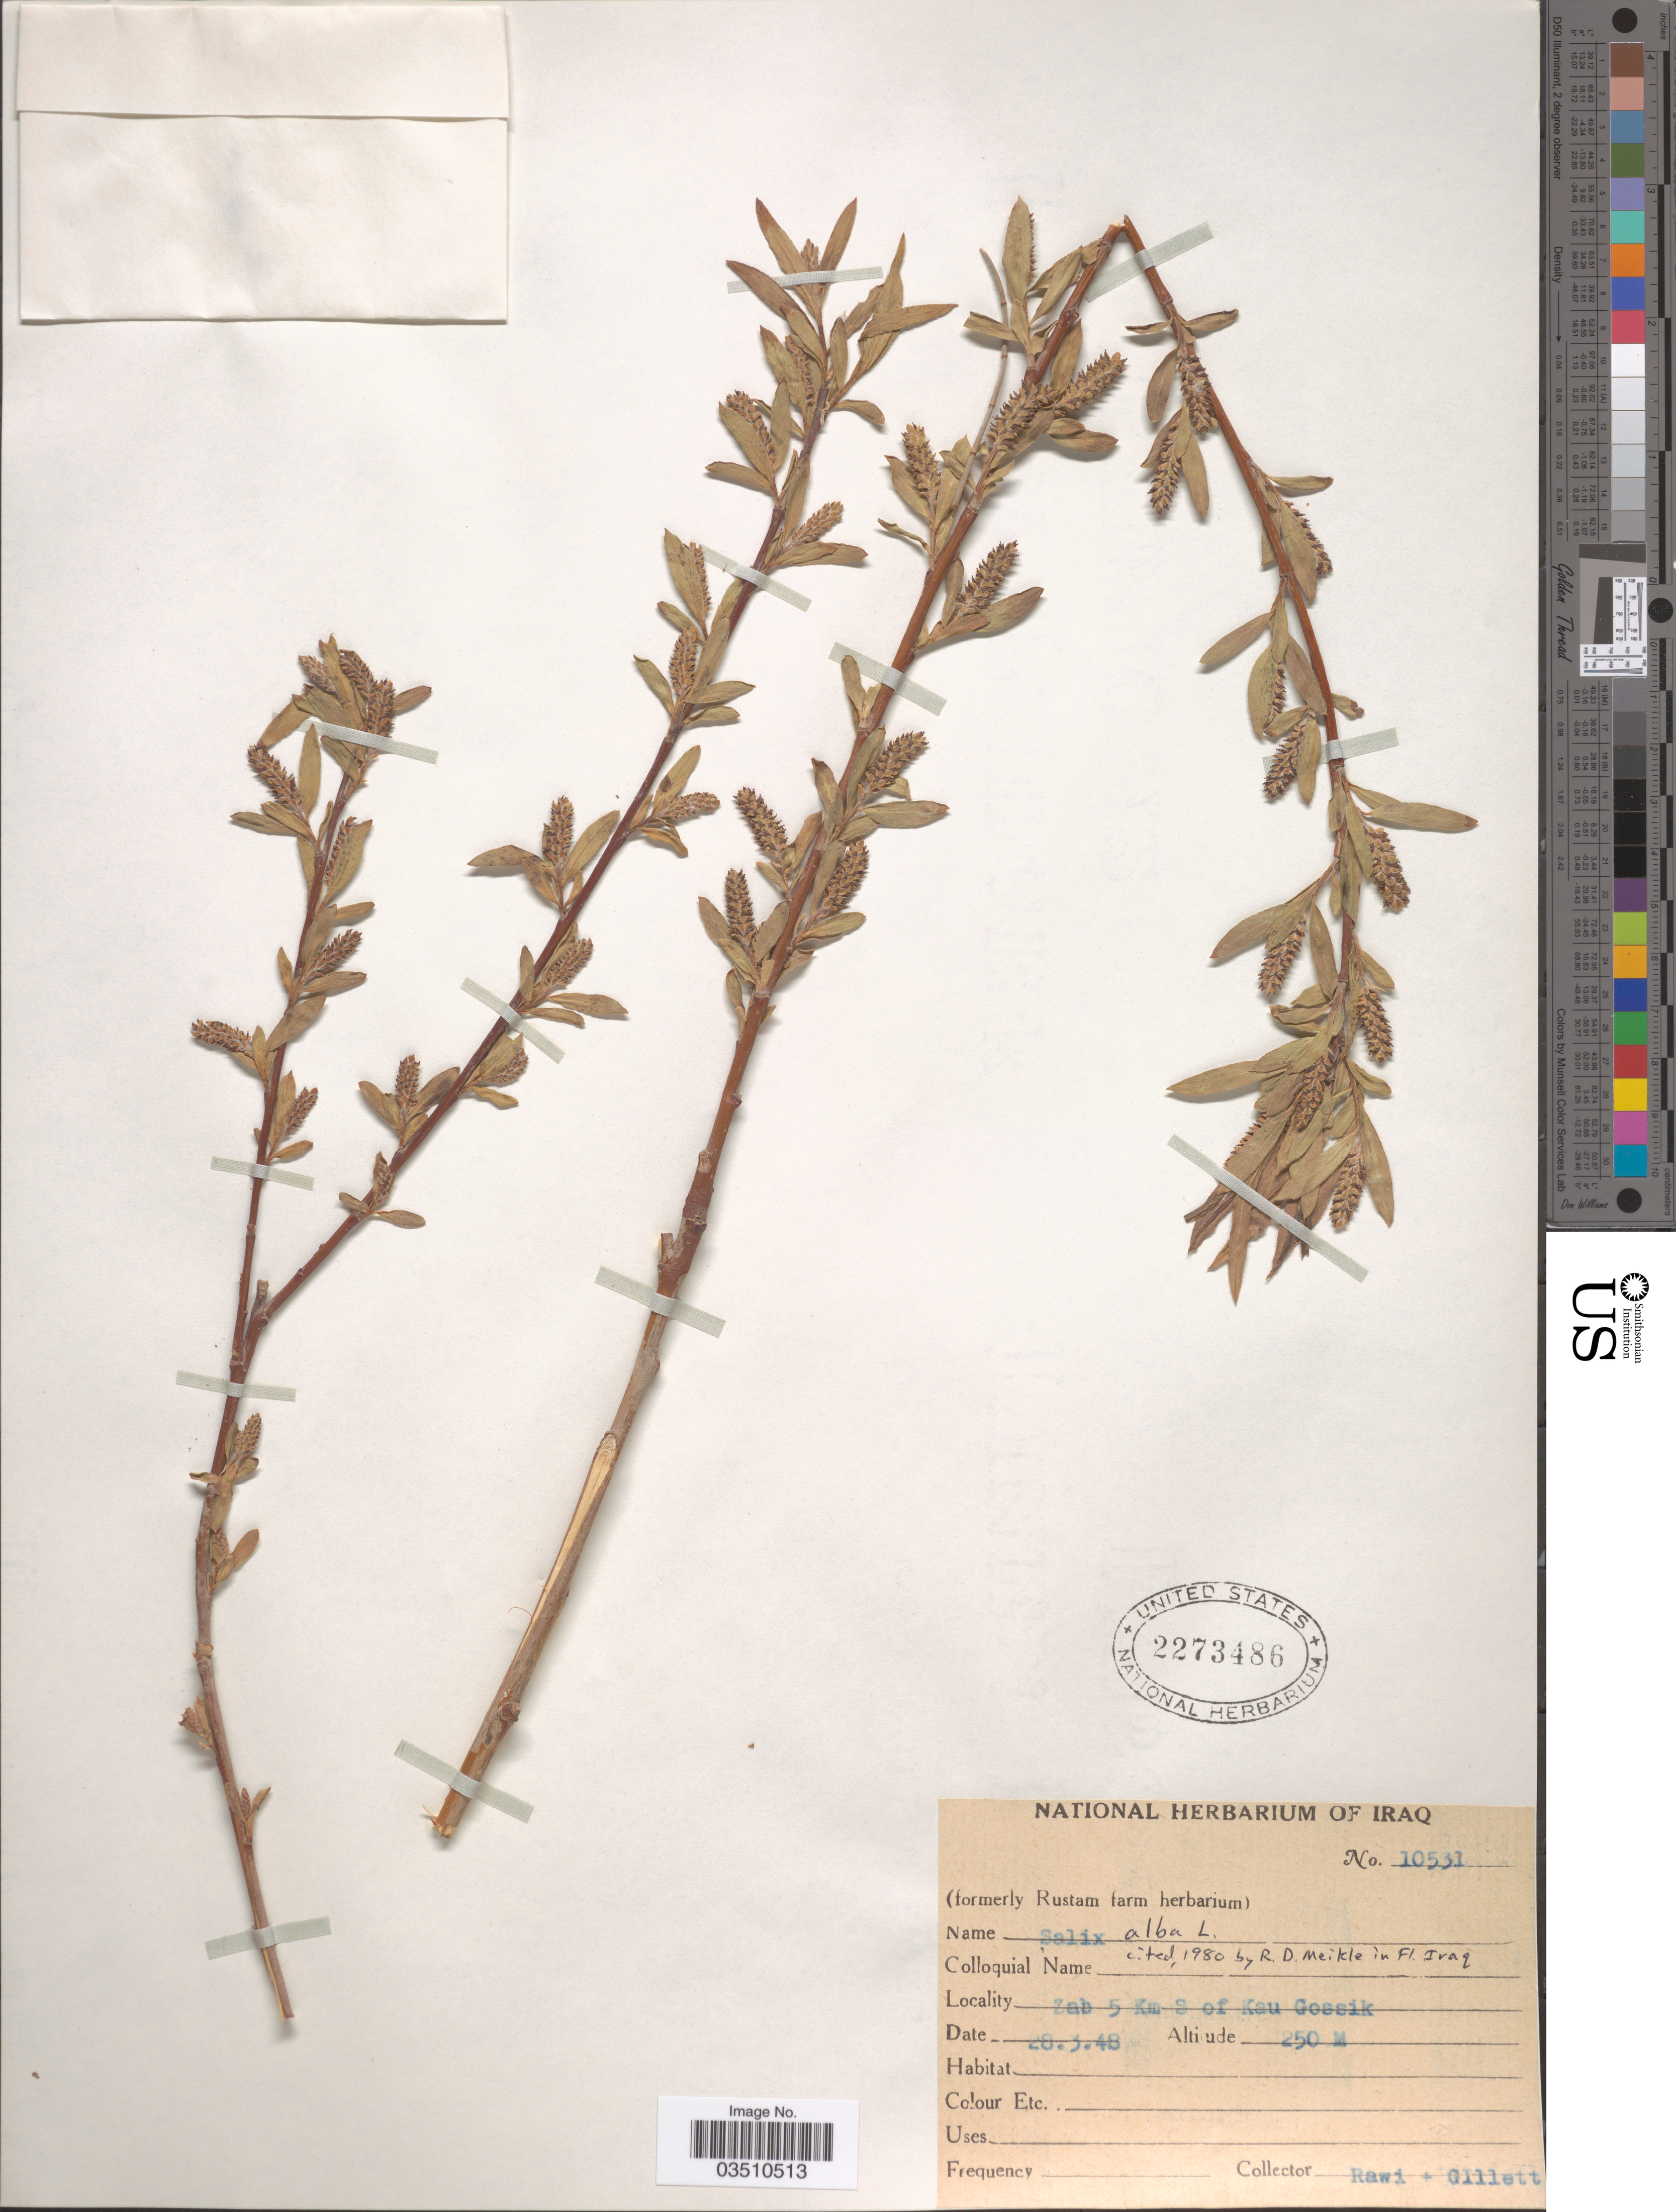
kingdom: Plantae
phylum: Tracheophyta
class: Magnoliopsida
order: Malpighiales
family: Salicaceae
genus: Salix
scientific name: Salix alba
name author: L.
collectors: -. Rawi & Gillett, --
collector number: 10531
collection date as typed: Transcribed d/m/y: 28/3/48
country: Iraq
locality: Zab 5 Km S of Kau Gossik.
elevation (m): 250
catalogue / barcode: US 2273486